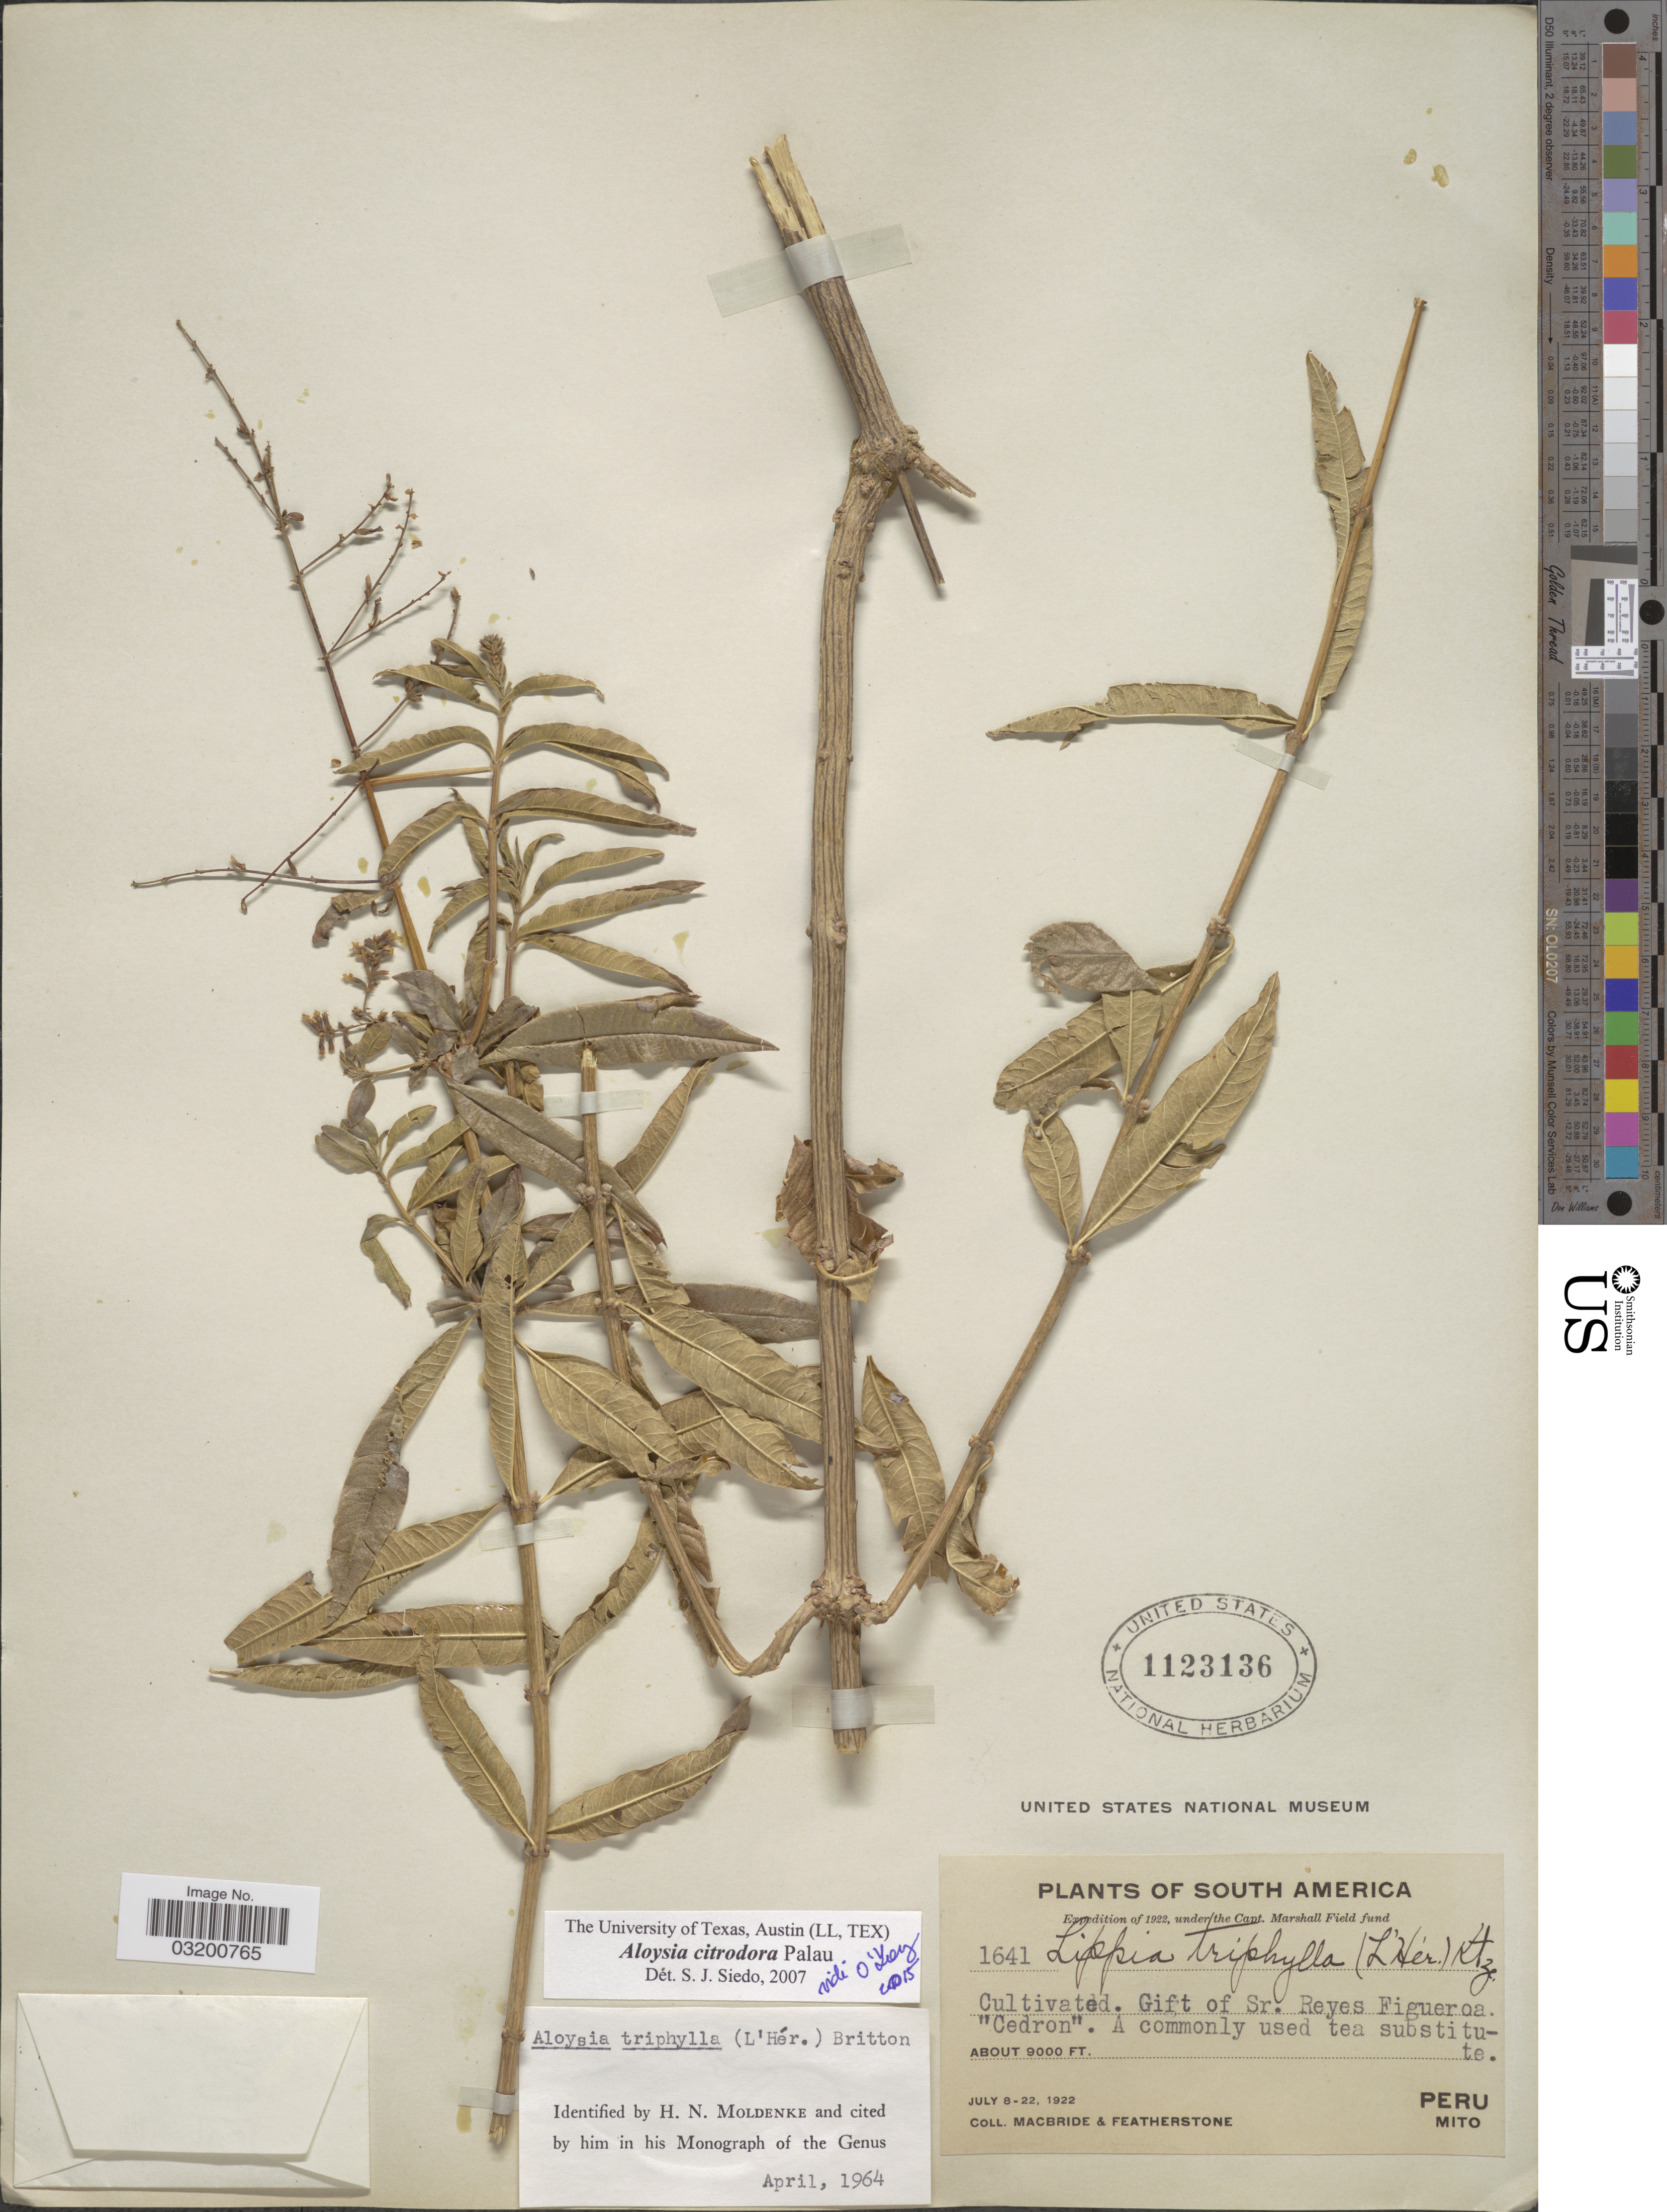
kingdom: Plantae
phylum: Tracheophyta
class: Magnoliopsida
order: Lamiales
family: Verbenaceae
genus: Aloysia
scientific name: Aloysia citrodora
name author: Paláu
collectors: Macbride, -- & -. Featherstone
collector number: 1641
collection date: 1922-07-08/1922-07-22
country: Peru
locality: Cultivated. Gift of Sr. Reyes Figueroa [unsure placement]. "Cedron". Mito.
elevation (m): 2743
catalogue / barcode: US 1123136